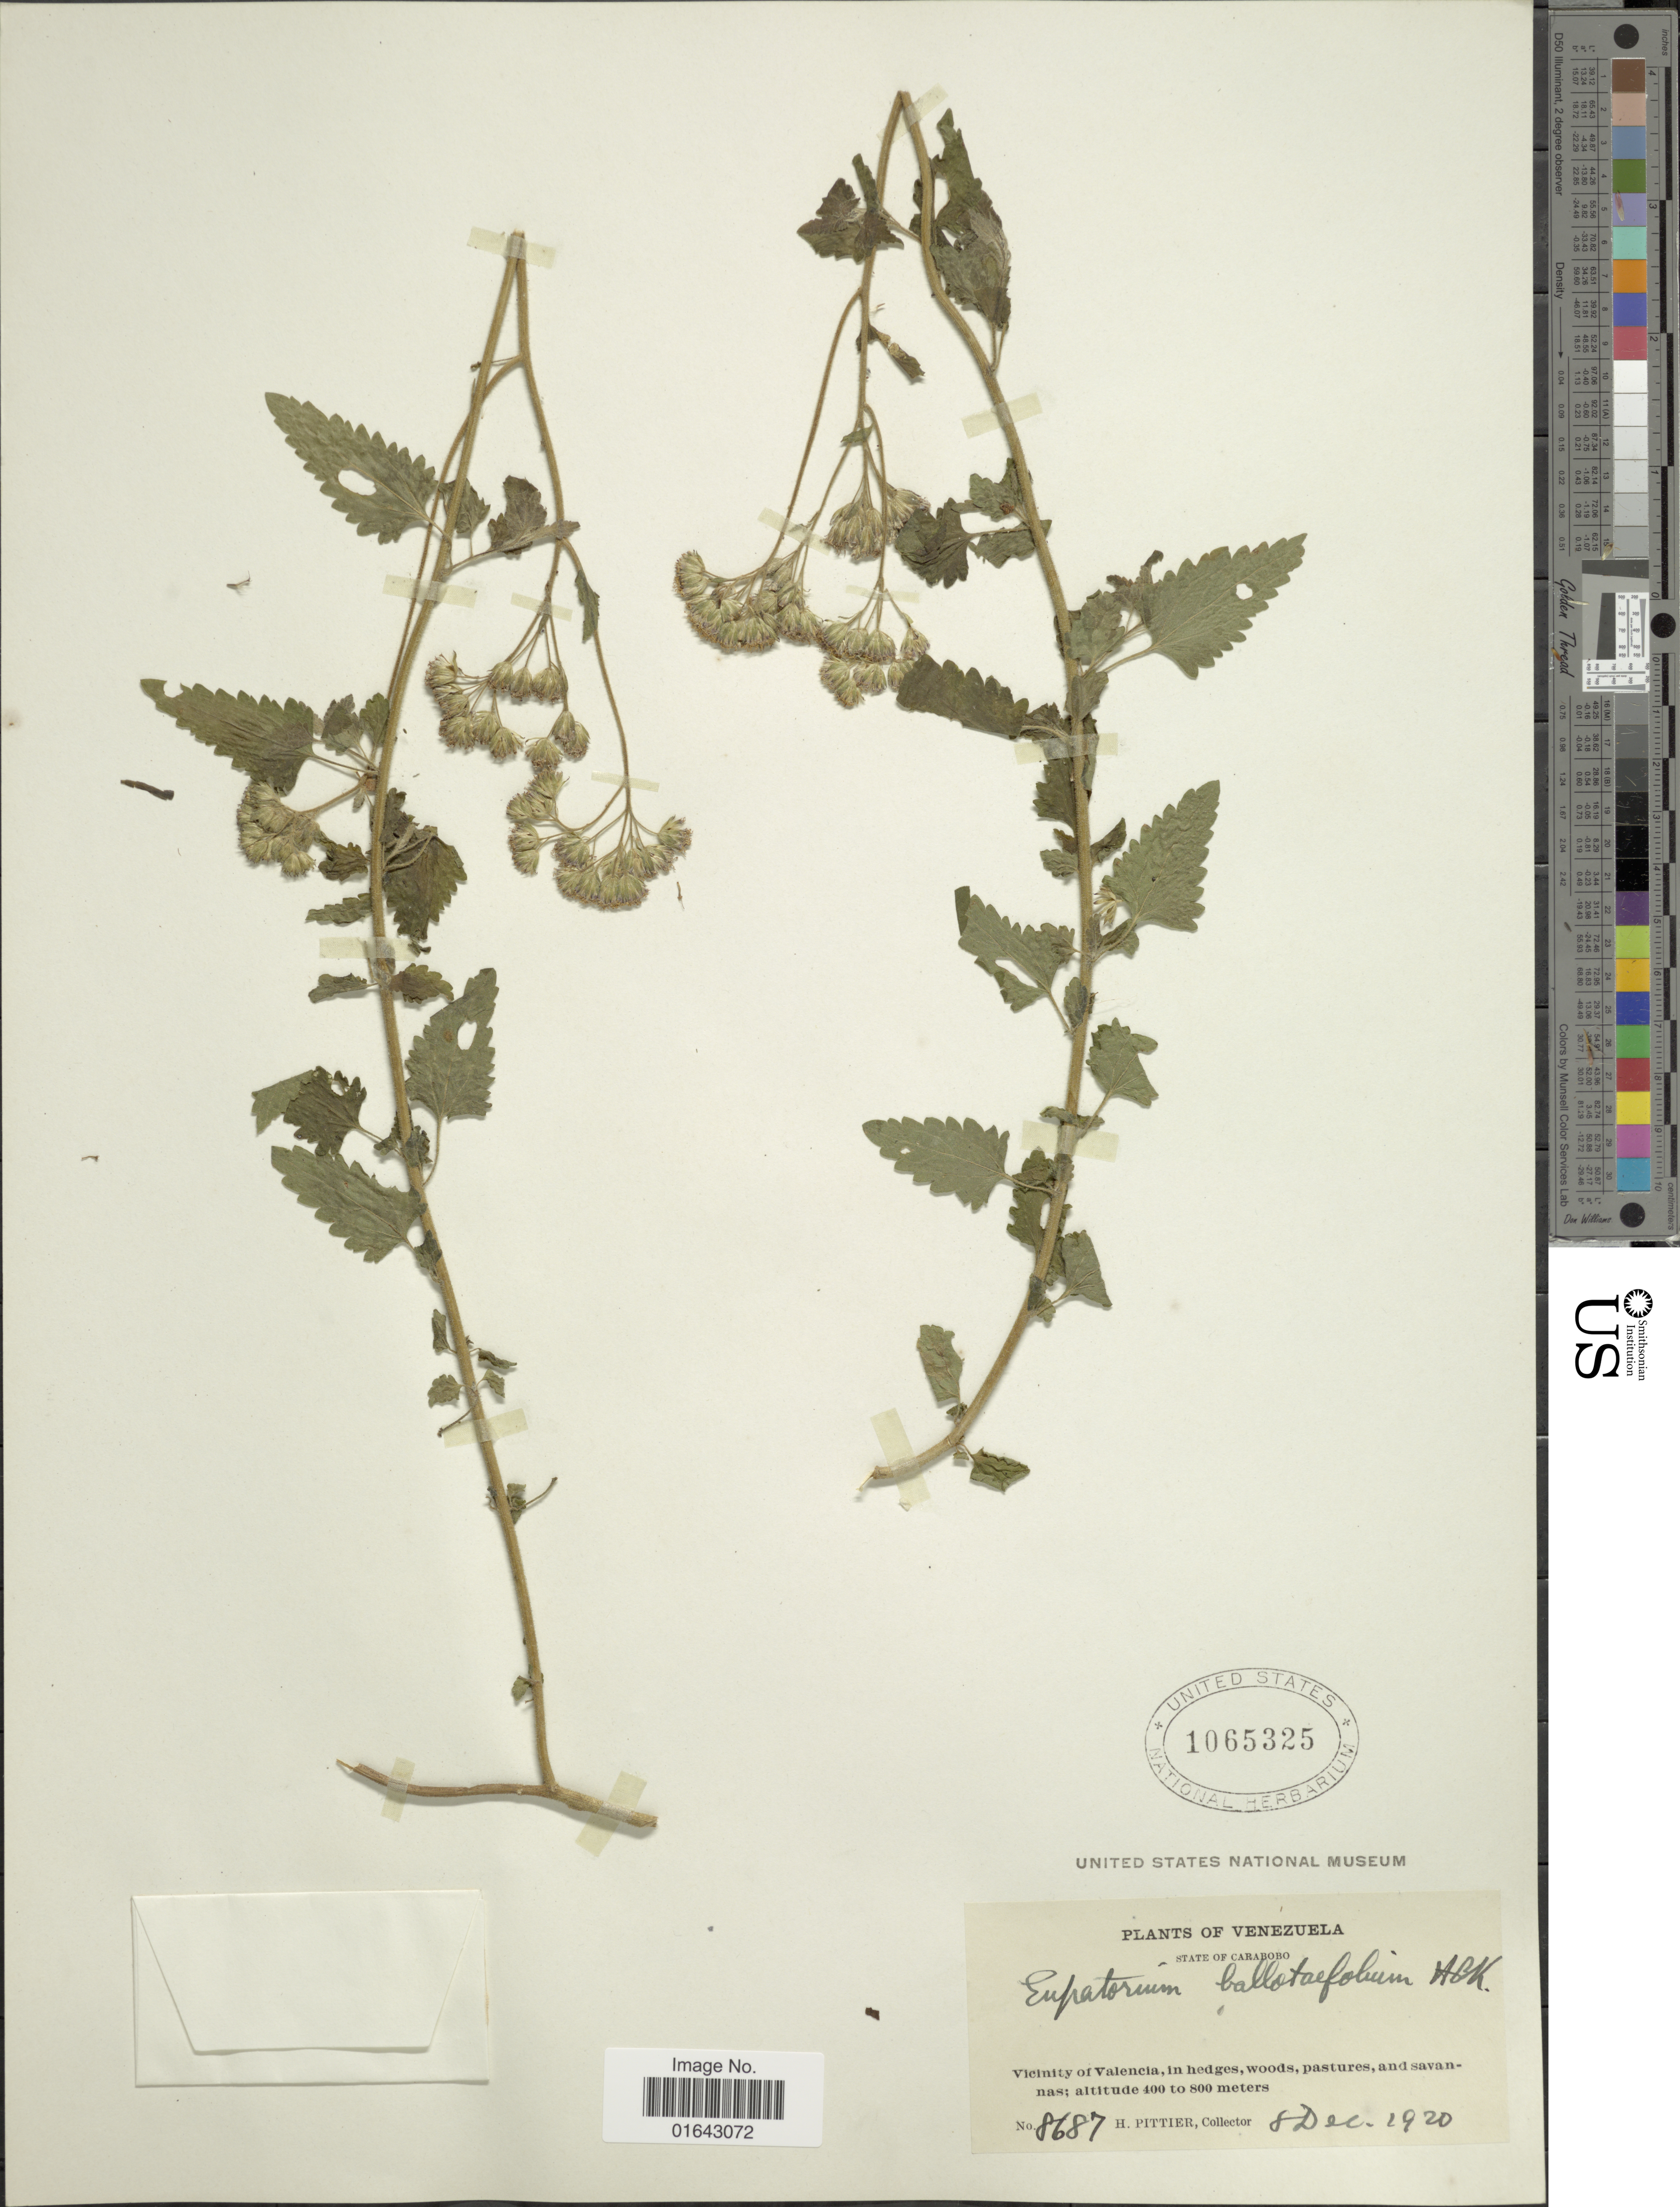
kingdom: Plantae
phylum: Tracheophyta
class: Magnoliopsida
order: Asterales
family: Asteraceae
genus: Conocliniopsis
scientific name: Conocliniopsis prasiifolia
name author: (DC.) R.M. King & H. Rob.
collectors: H. F. Pittier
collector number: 8687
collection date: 1920-12-08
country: Venezuela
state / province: Carabobo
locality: State of Carabobo. Vicinity of Valencia, in hedges, woods, pastures, and savannas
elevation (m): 400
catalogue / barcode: US 1065325